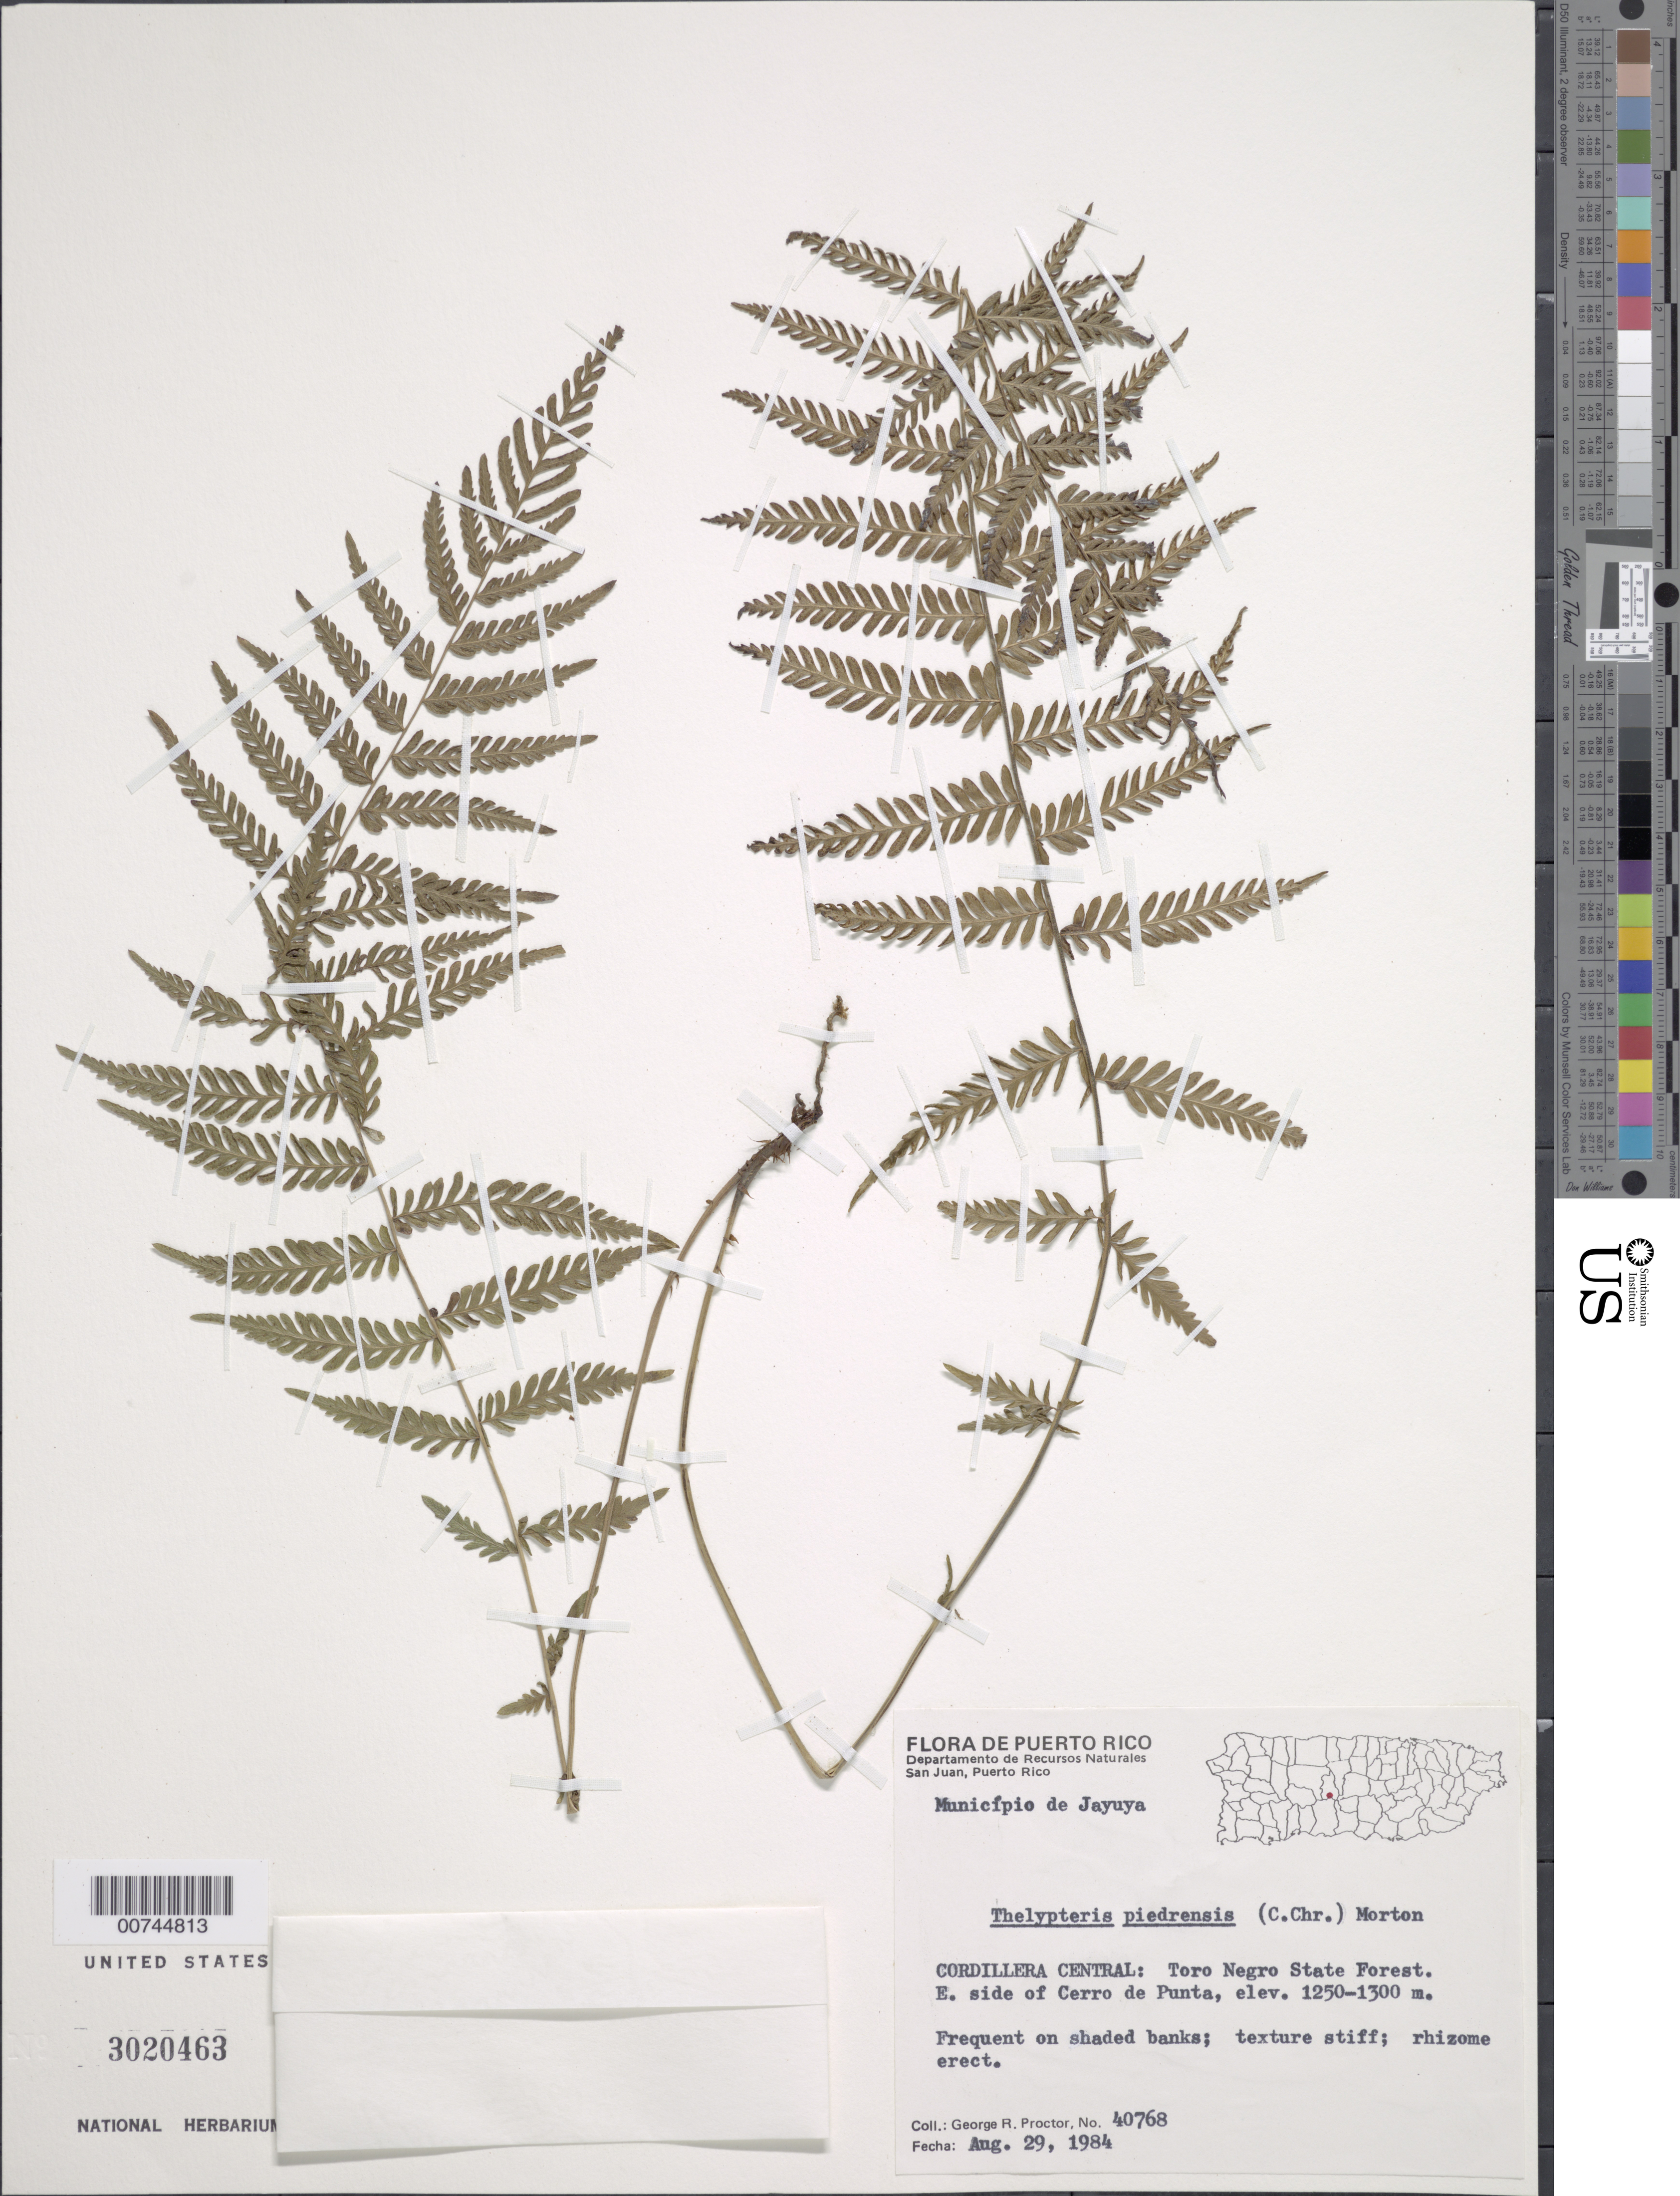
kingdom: Plantae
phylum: Tracheophyta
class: Polypodiopsida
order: Polypodiales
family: Thelypteridaceae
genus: Amauropelta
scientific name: Amauropelta piedrensis (C. Chr.) comb. nov., ined 2015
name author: (C. Chr.)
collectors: G. R. Proctor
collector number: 40768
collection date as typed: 29 Aug 1984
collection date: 1984-08-29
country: Puerto Rico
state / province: Jayuya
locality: Cordillera Central: Tor Negro State Forest. E. side of Cerro de Punta. Municipio de Jayuya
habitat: Frequent on shaded banks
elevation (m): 1250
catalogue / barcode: US 3020463